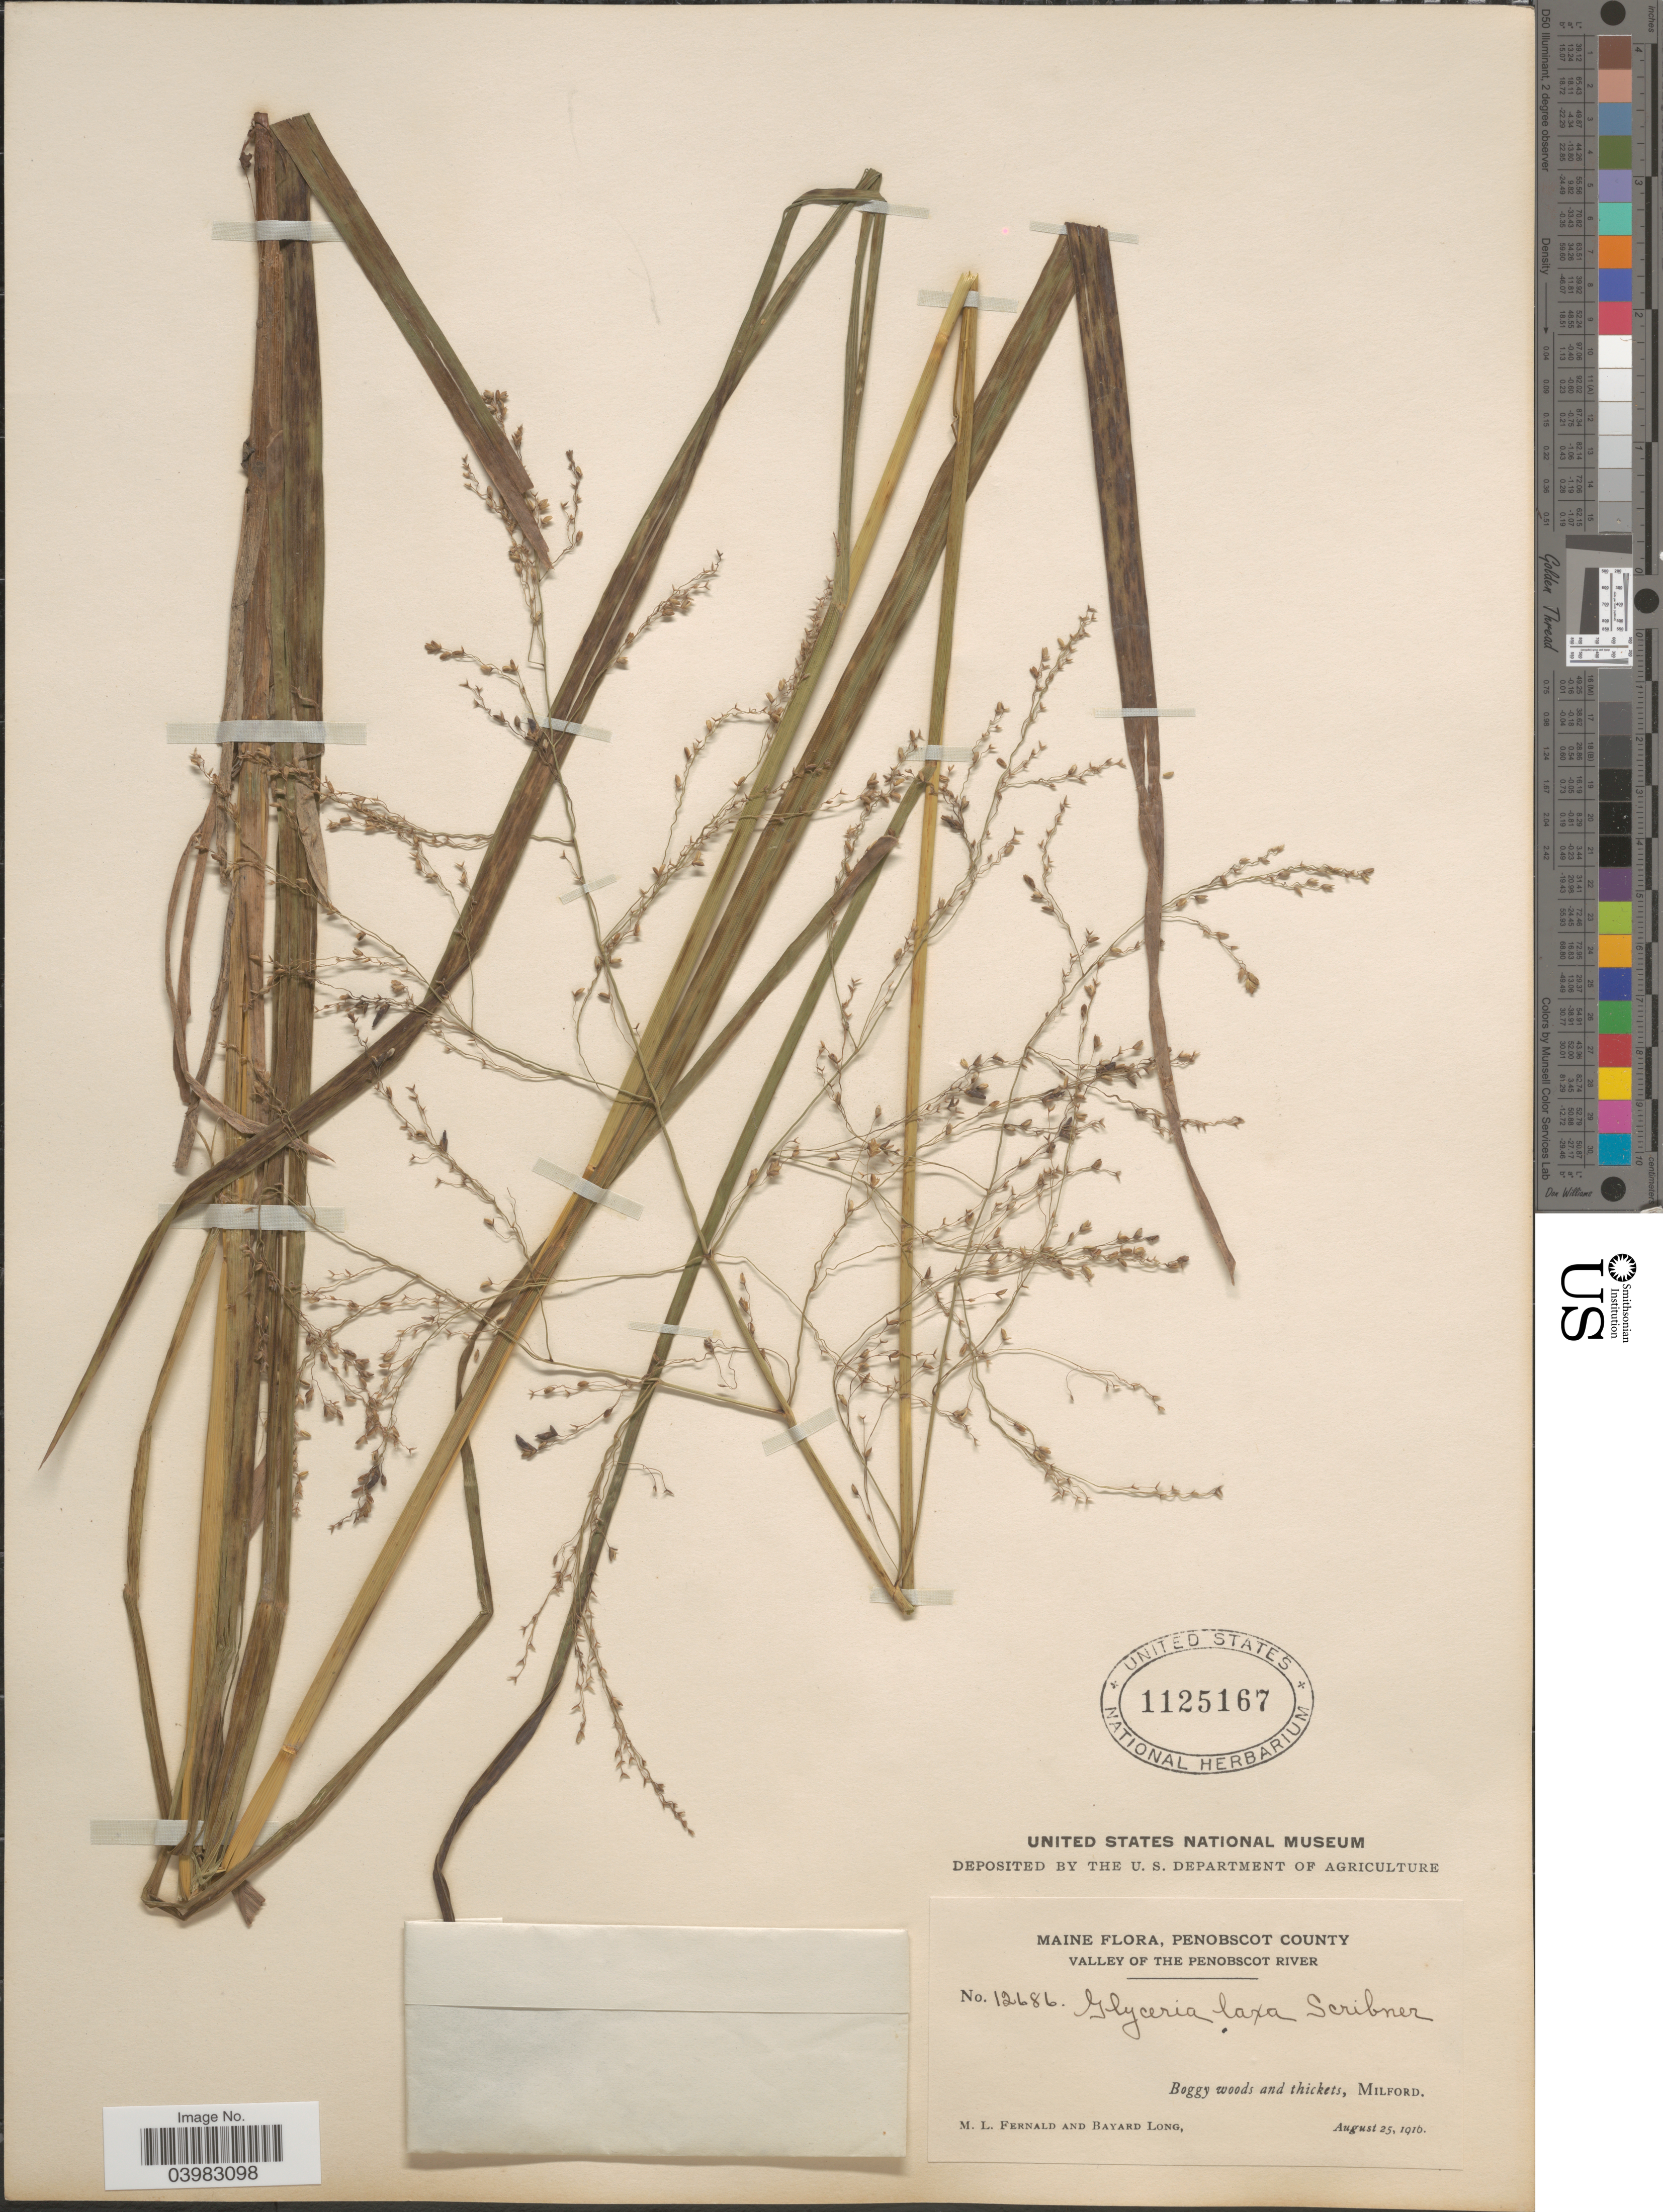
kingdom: Plantae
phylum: Tracheophyta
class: Liliopsida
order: Poales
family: Poaceae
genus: Glyceria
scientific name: Glyceria canadensis var. laxa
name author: (Scribn.) Hitchc.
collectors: M. L. Fernald & B. Long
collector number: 12686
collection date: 1916-08-25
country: United States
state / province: Maine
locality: Penobscot County. Valley of the Penobscot River. Boggy woods and thickets, Milford.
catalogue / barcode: US 1125167